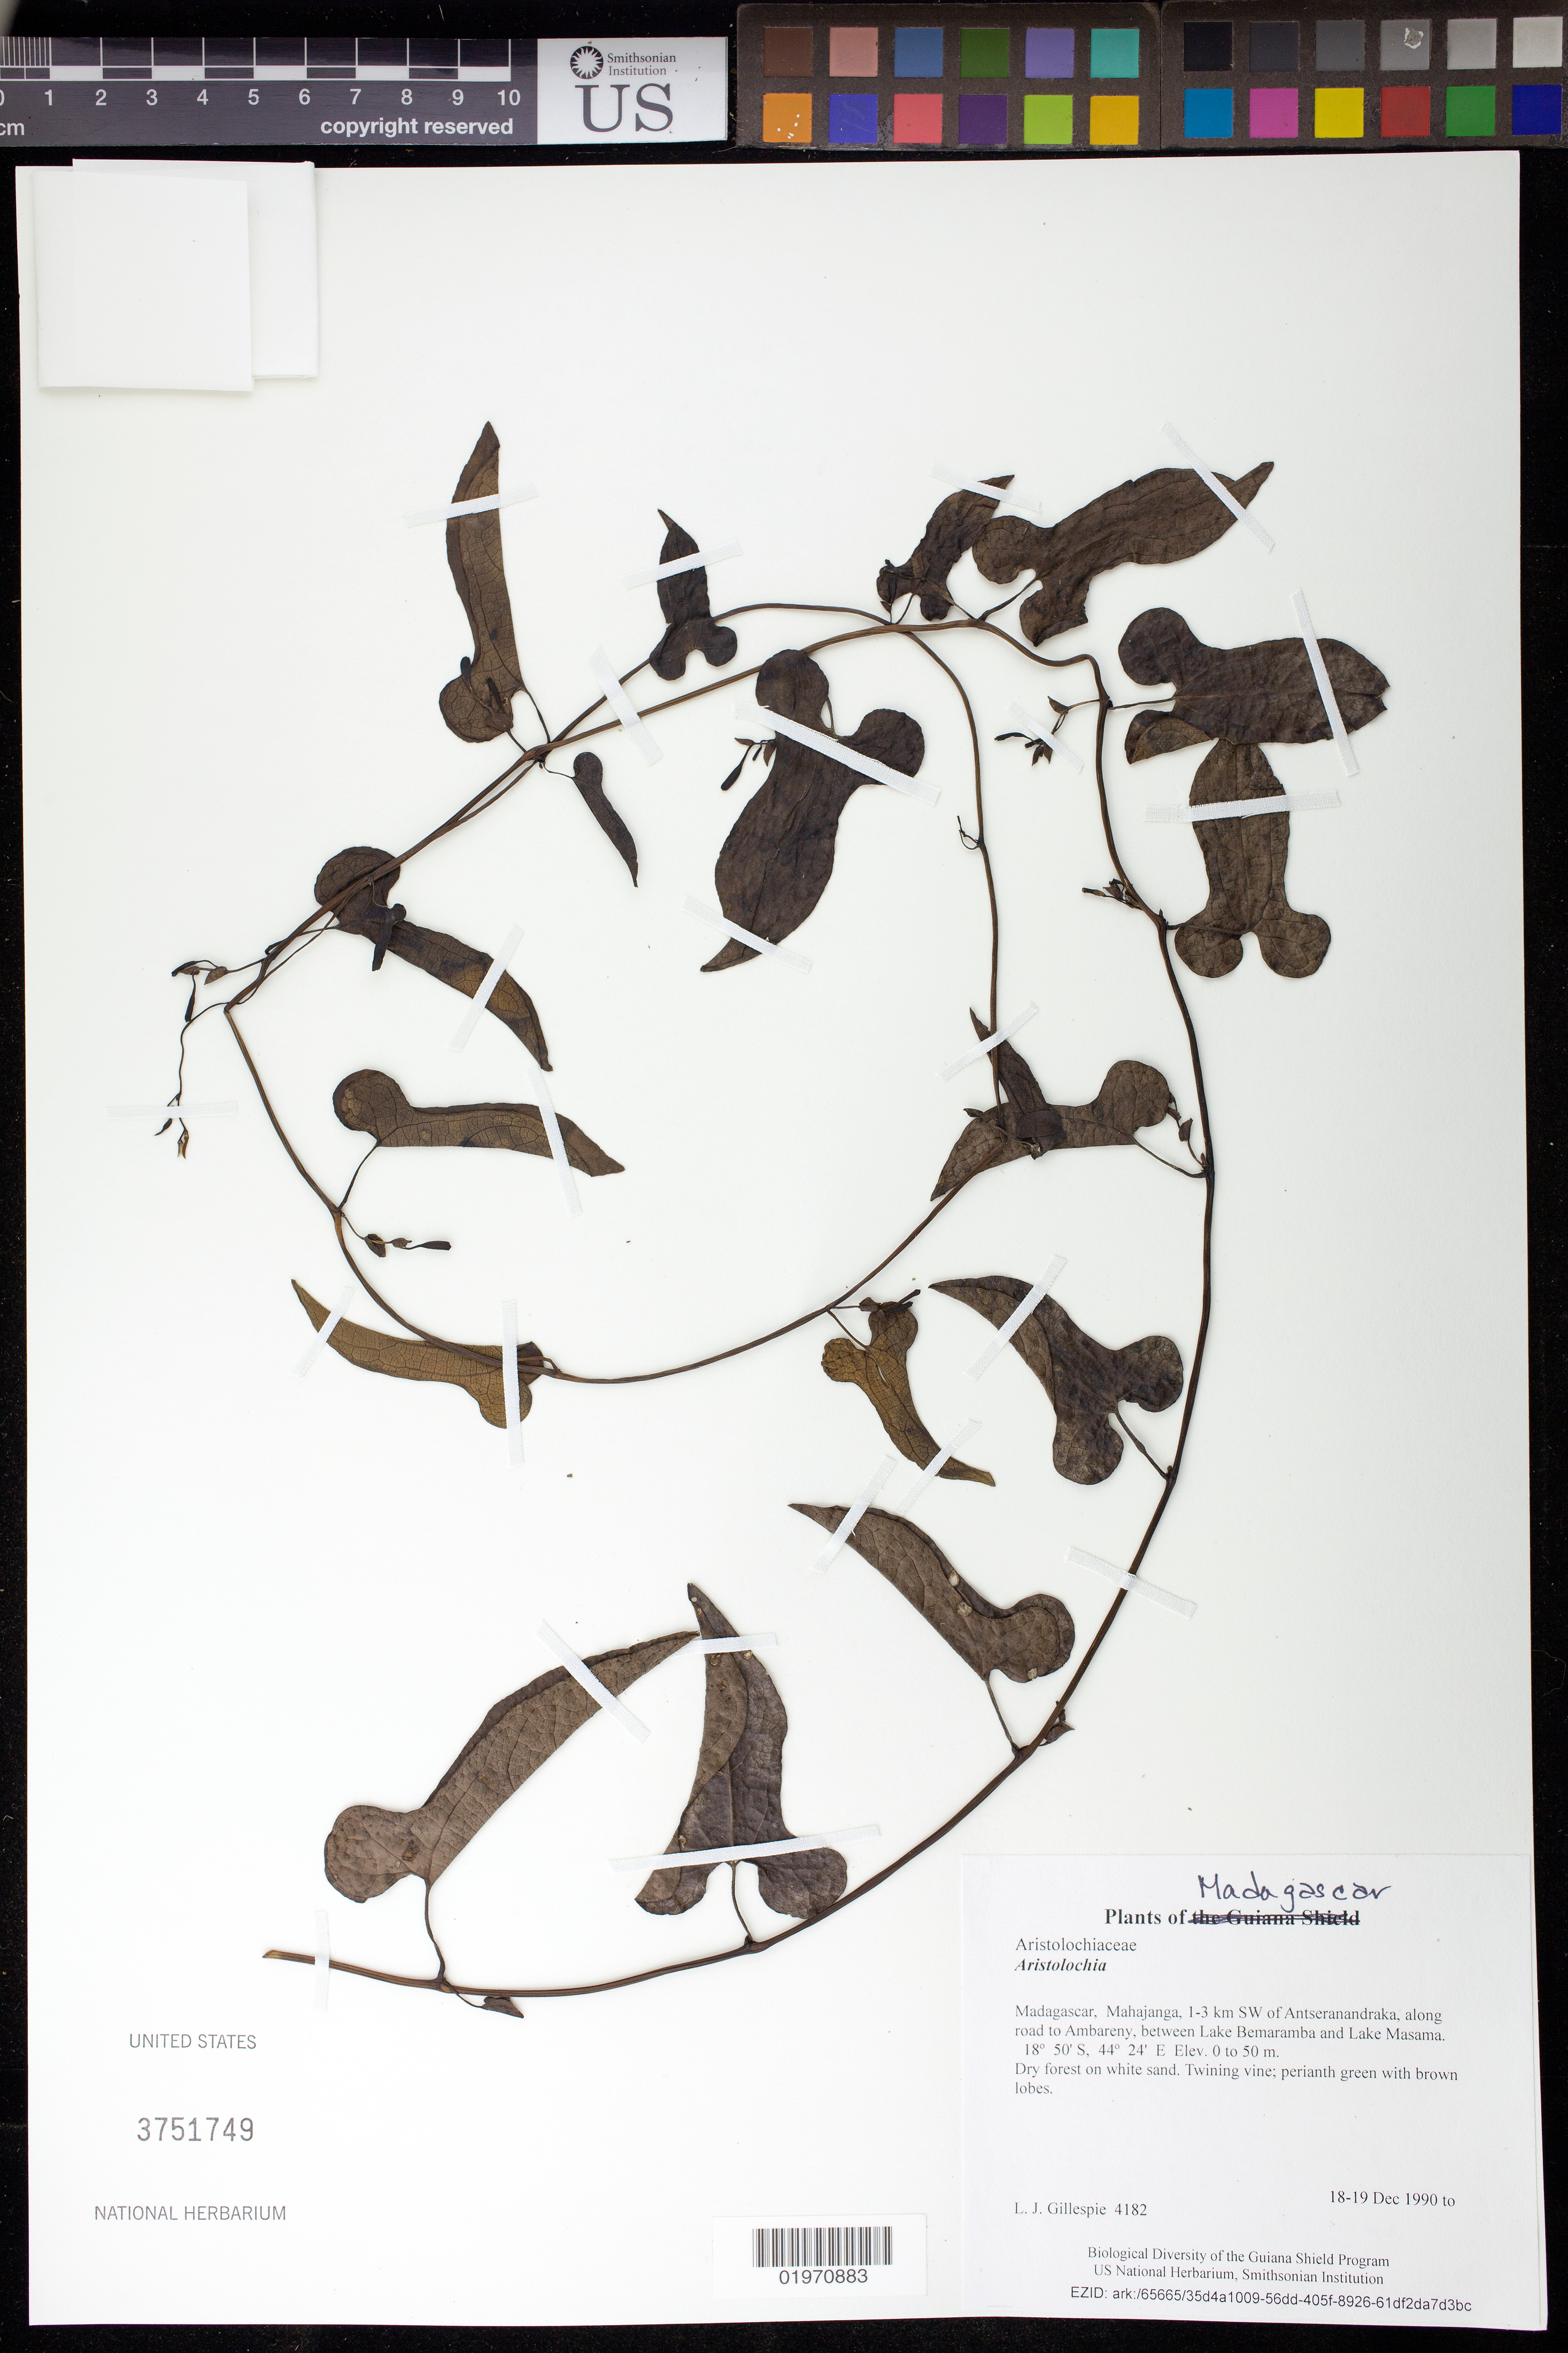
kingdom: Plantae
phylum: Tracheophyta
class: Magnoliopsida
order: Piperales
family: Aristolochiaceae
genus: Aristolochia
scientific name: Aristolochia sp.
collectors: L. J. Gillespie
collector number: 4182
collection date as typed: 18-19 Dec 1990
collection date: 1990-12-18/1990-12-19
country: Madagascar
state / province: Melaky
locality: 1-3 km SW of Antseranandraka, along road to Ambareny, between Lake Bemaramba and Lake Masama.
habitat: Dry forest on white sand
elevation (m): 0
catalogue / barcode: US 3751749